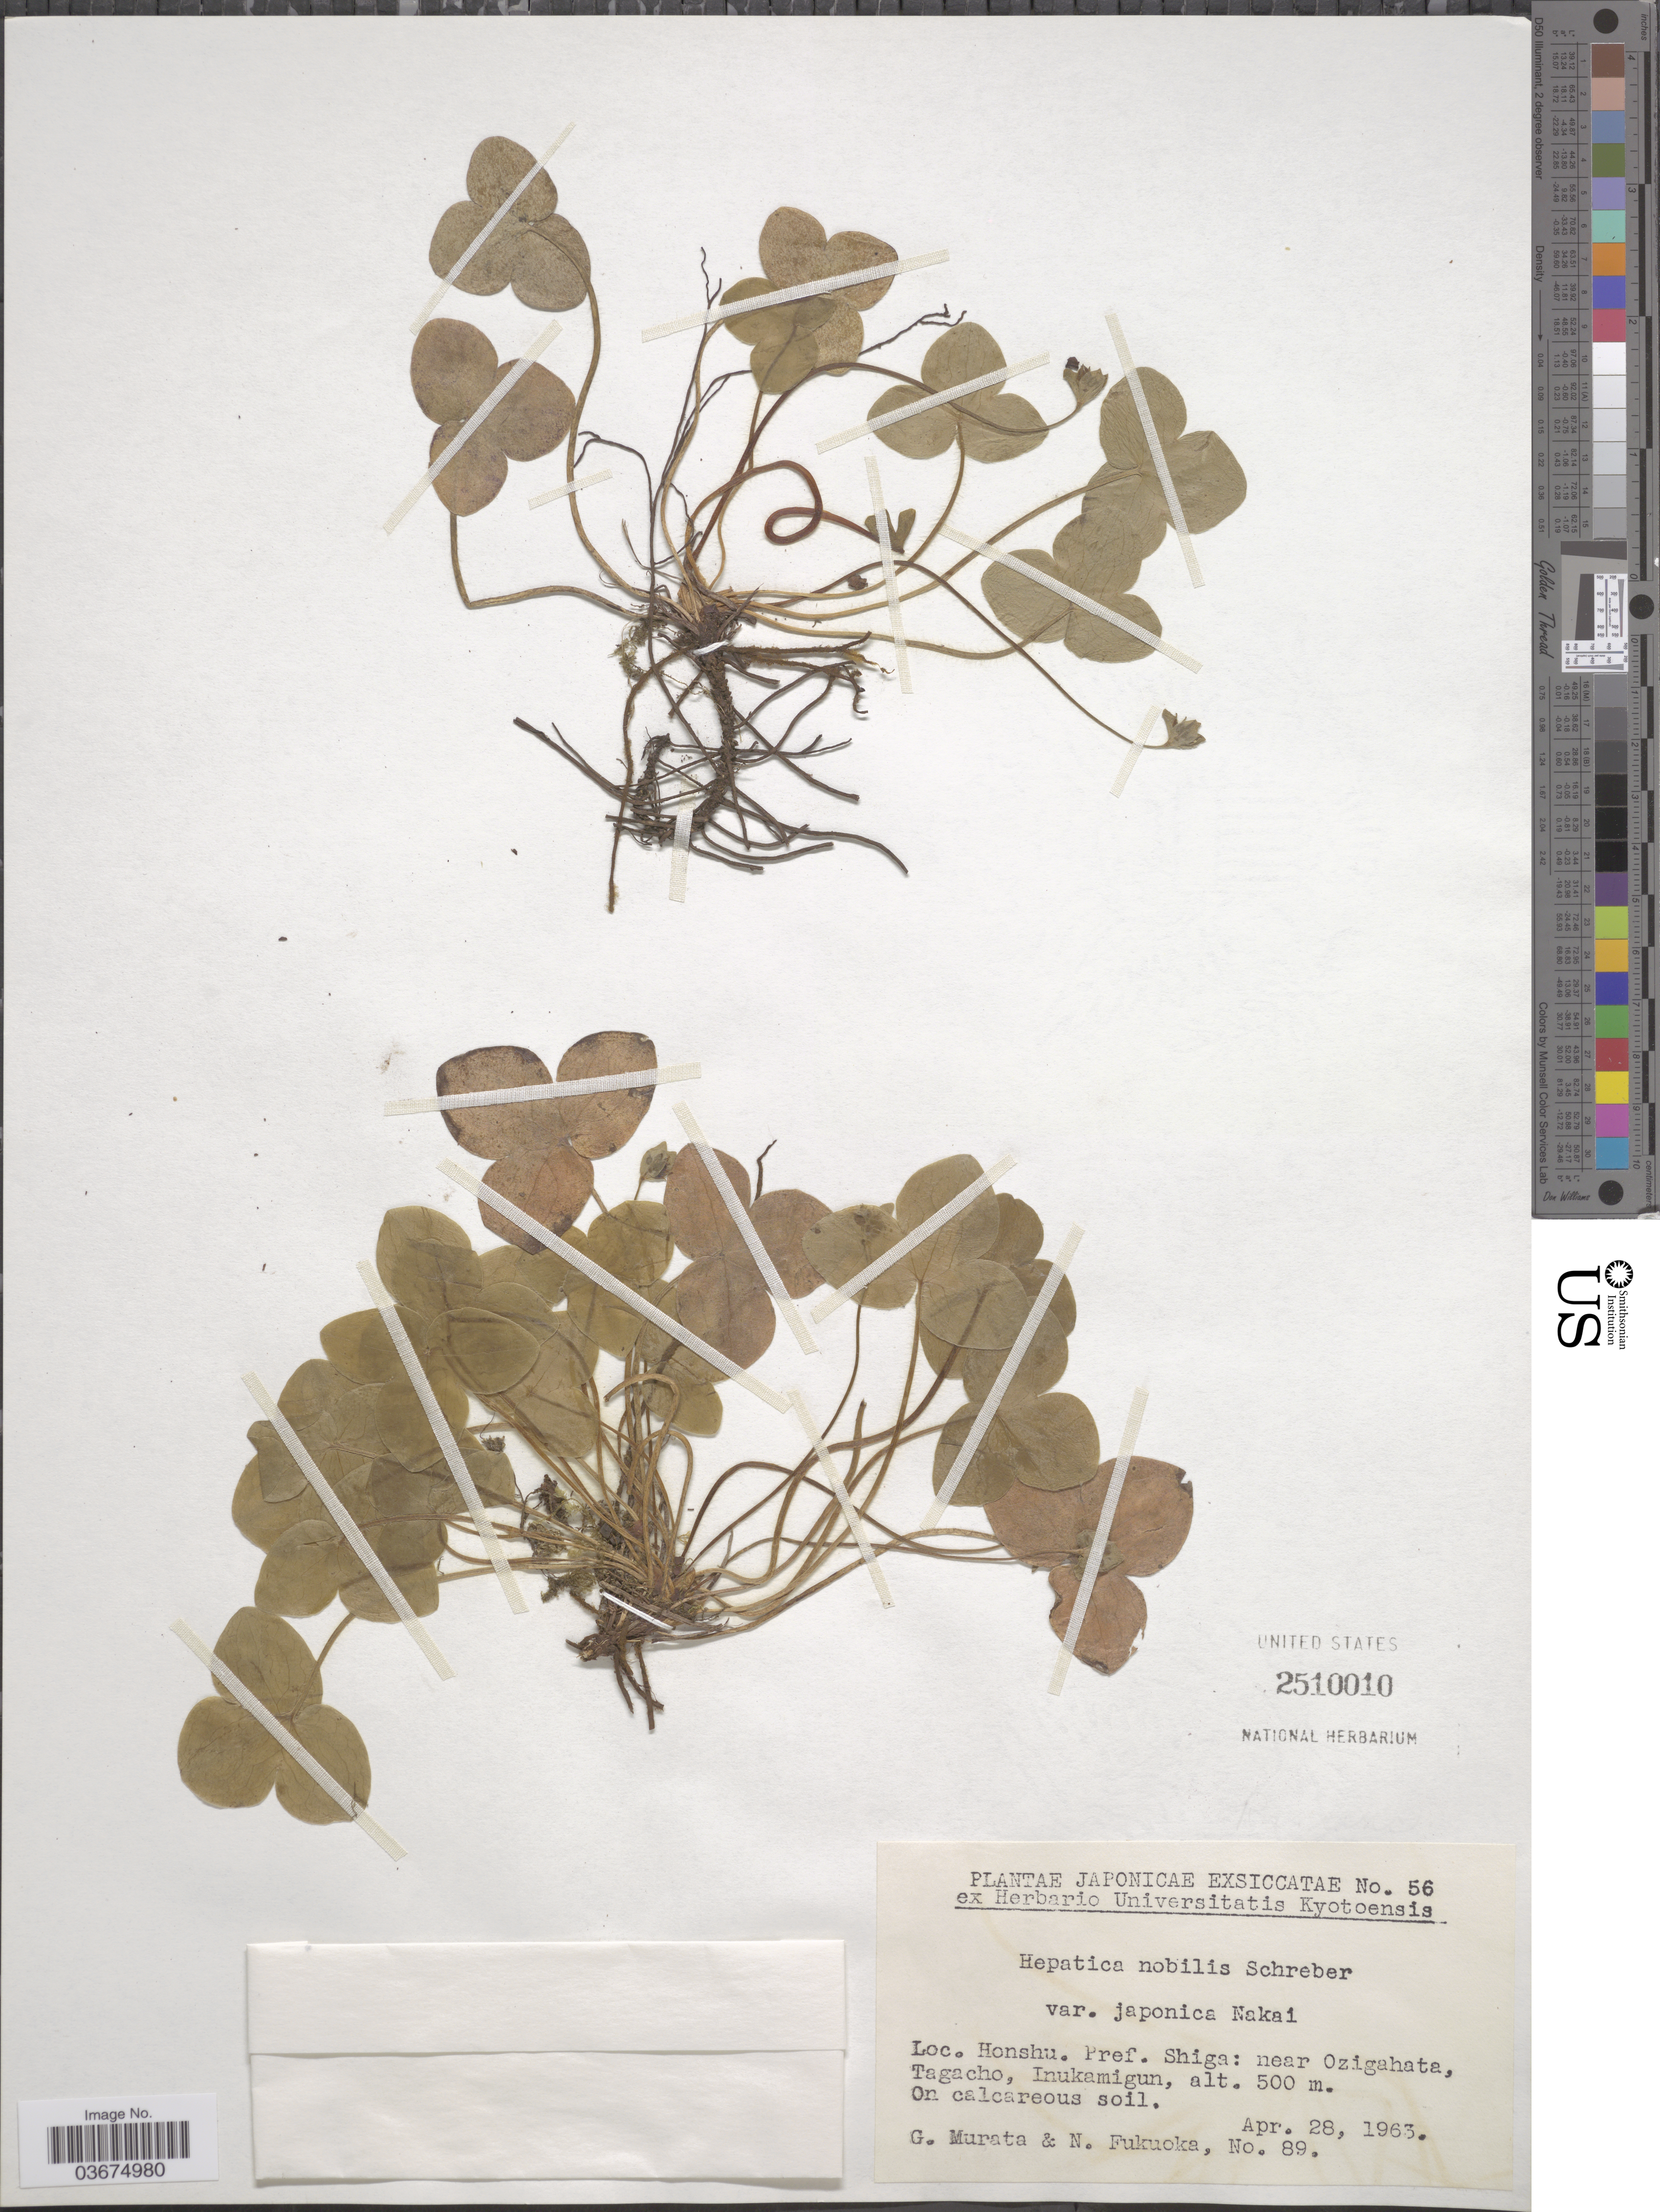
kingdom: Plantae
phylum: Tracheophyta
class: Magnoliopsida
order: Ranunculales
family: Ranunculaceae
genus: Hepatica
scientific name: Hepatica nobilis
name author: Schreb.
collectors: G. Murata & N. Fukuoka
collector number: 89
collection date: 1963-04-28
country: Japan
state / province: Siga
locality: Honshu. Pref. Shiga: near Ozigahata, Tagacho, Inukamigun.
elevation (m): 500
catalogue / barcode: US 2510010